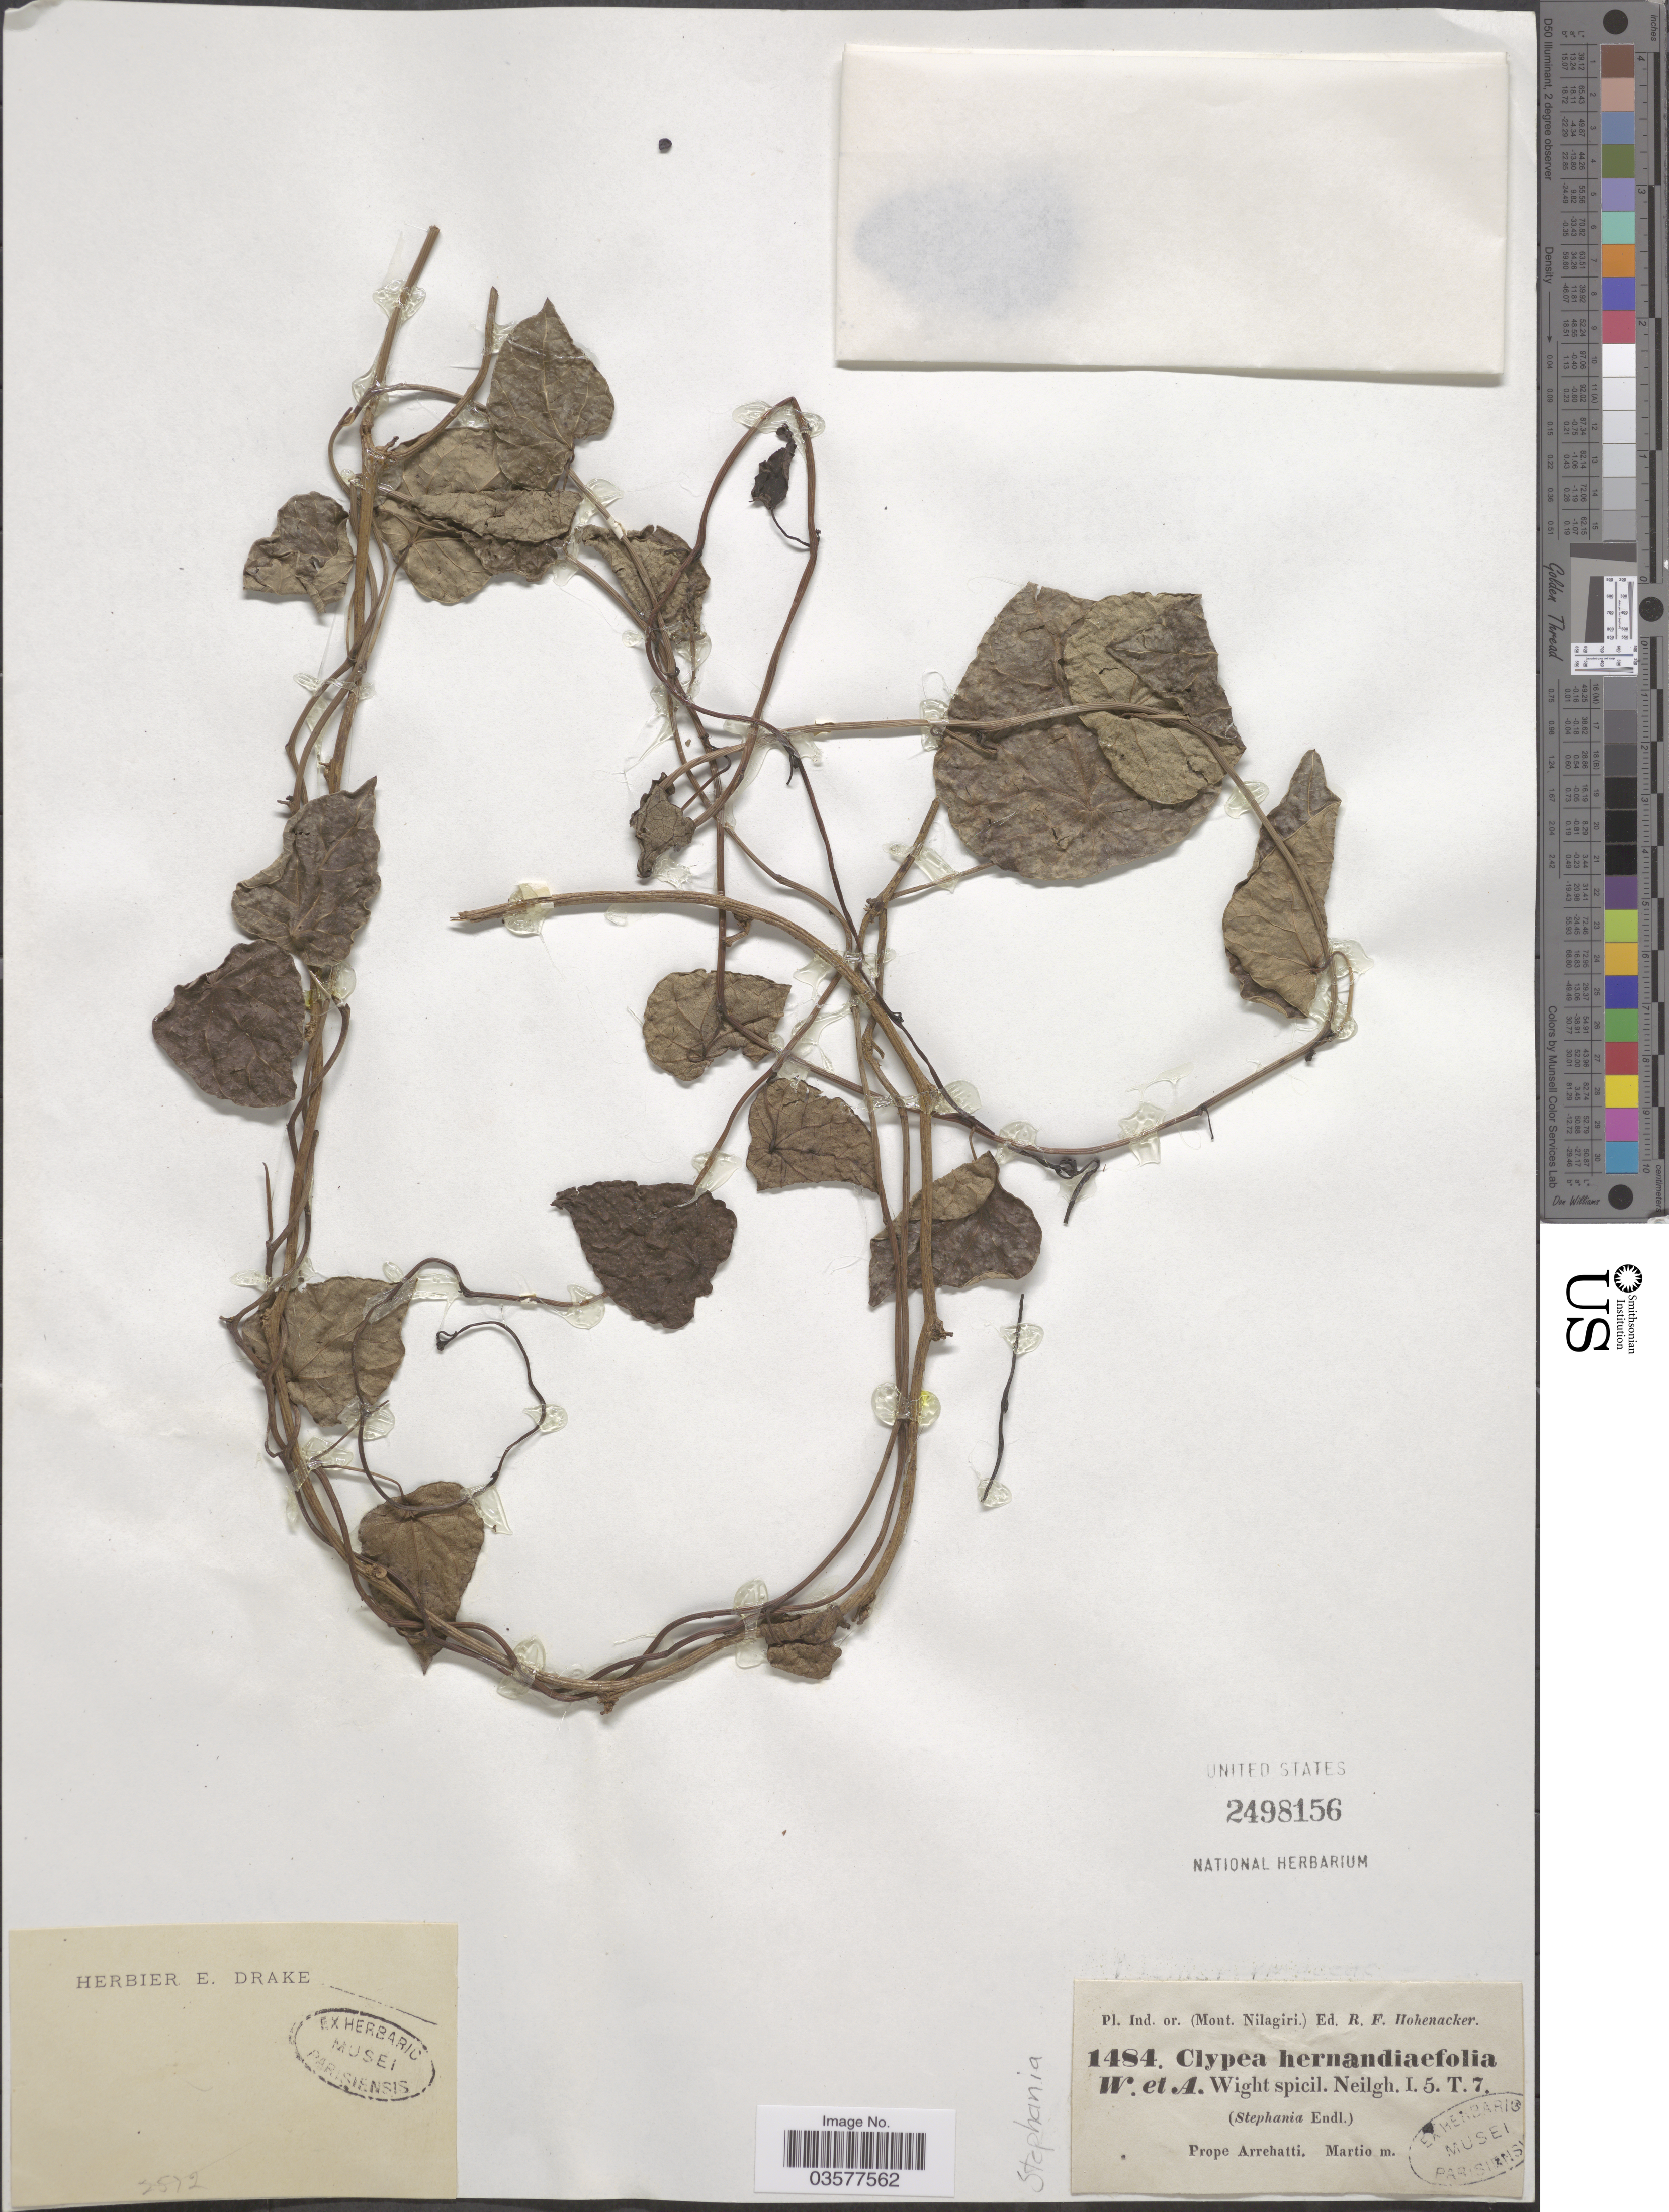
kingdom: Plantae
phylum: Tracheophyta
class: Magnoliopsida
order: Ranunculales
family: Menispermaceae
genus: Stephania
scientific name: Stephania hernandiifolia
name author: (Willd.) Walp.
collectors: R. F. Hohenacker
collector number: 1484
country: India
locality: Ind. or. (Mont. Nilagiri). Prope Arrehatti.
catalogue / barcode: US 2498156